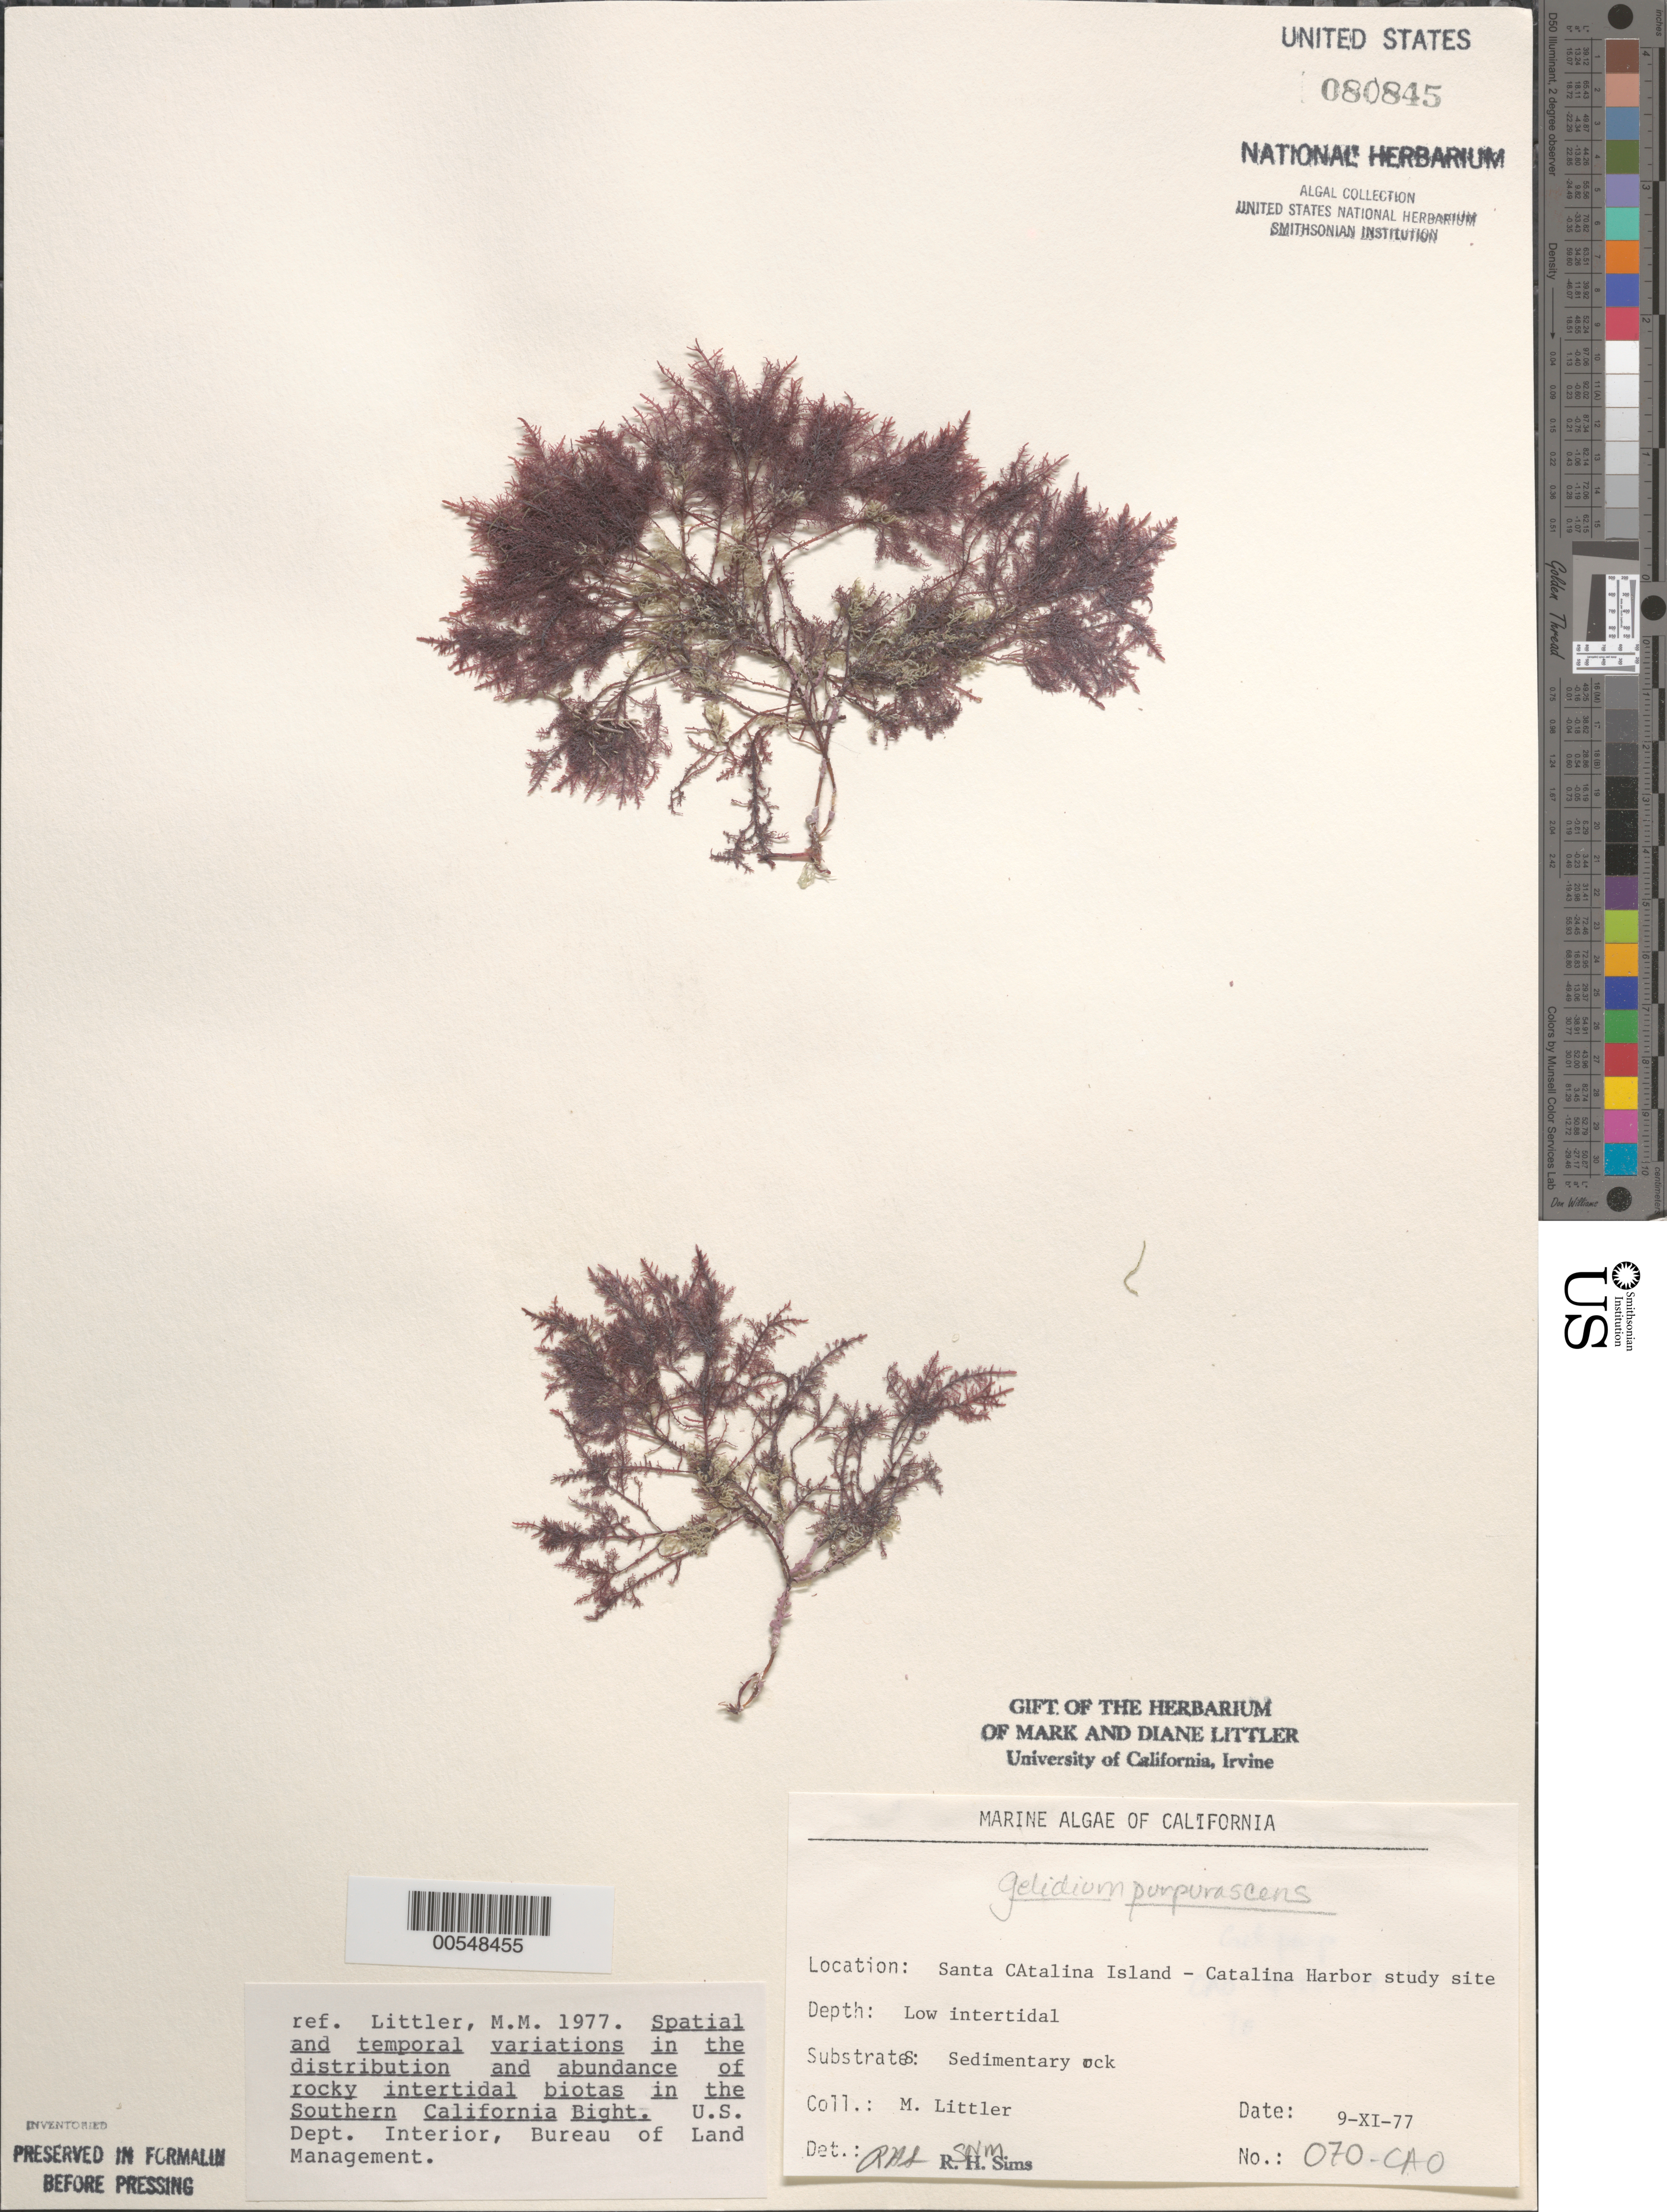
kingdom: Plantae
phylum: Rhodophyta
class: Florideophyceae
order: Gelidiales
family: Gelidiaceae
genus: Gelidium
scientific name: Gelidium purpurascens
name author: N.L. Gardner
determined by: Sims, Robert H.; Murray, S. N.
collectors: M. M. Littler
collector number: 070-cao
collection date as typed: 09 Nov 1977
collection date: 1977-11-09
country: United States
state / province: California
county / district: Los Angeles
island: Santa Catalina Island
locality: West side of Catalina Harbor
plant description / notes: BLM-SOCALBIGHT Rocky Intertidal Survey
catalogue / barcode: US 80845